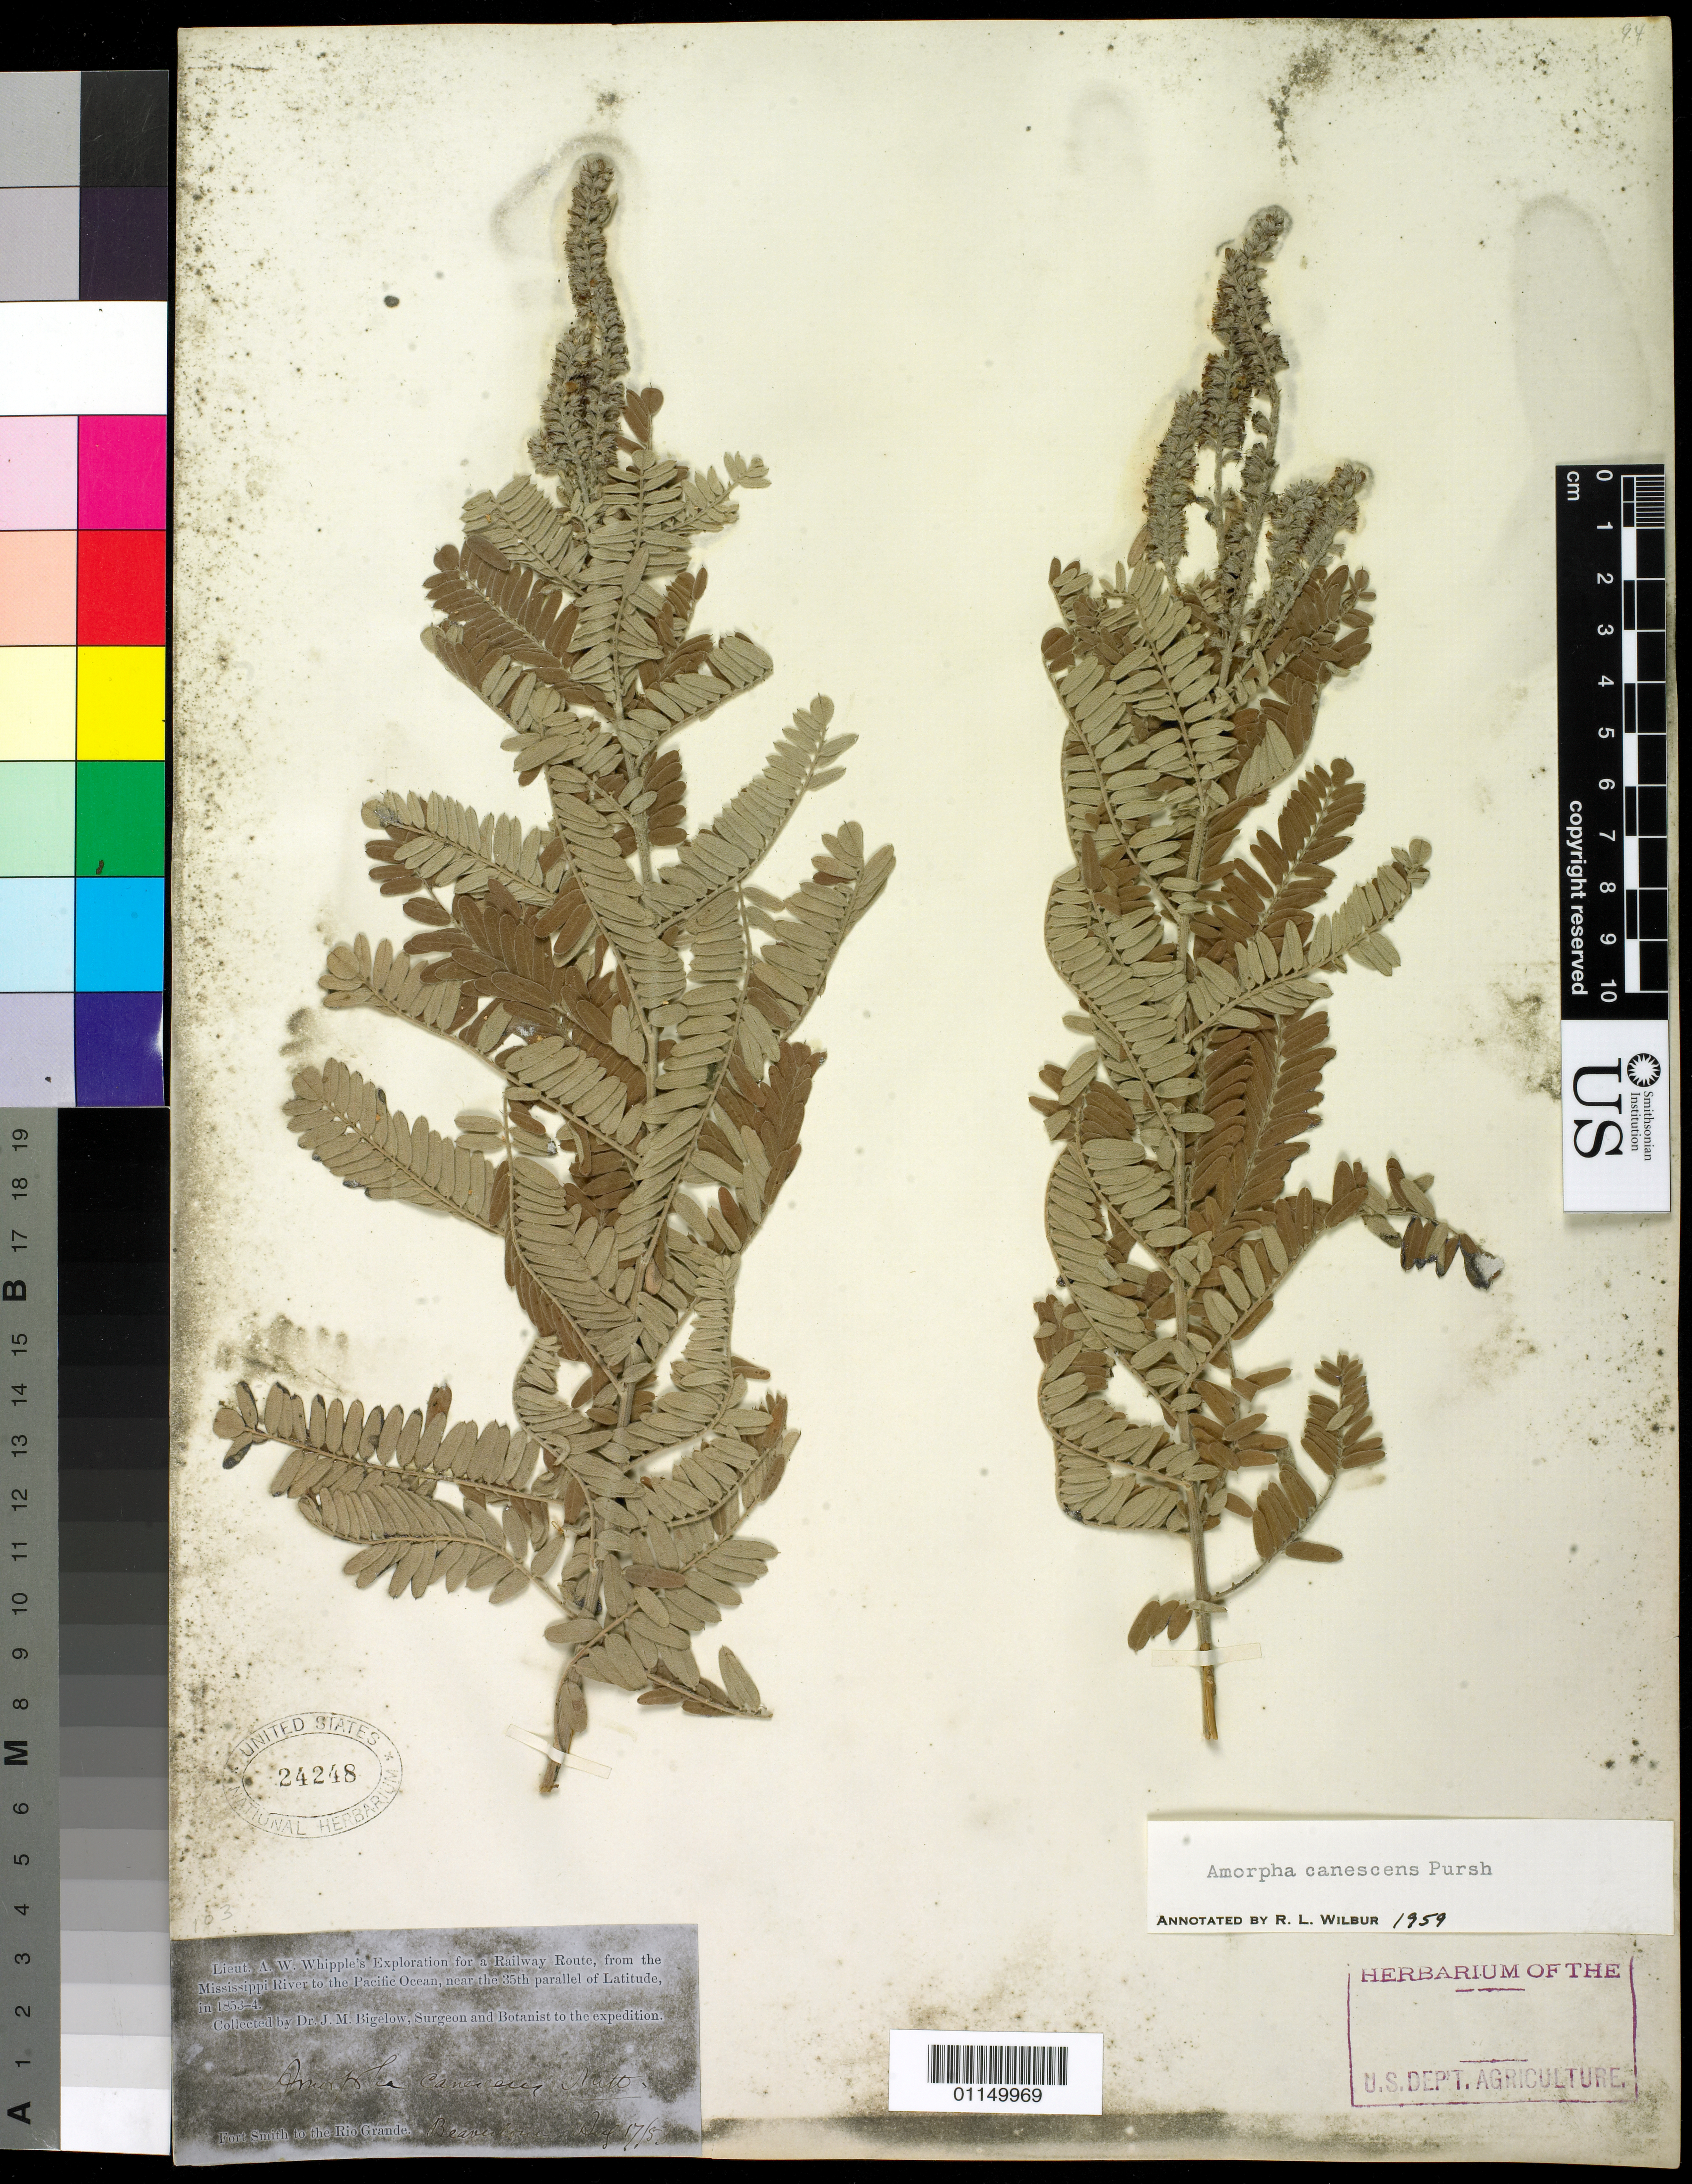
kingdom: Plantae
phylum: Tracheophyta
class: Magnoliopsida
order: Fabales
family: Fabaceae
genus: Amorpha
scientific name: Amorpha canescens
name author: Pursh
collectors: J. M. Bigelow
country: United States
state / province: Oklahoma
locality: Fort Smith to the Rio Grande. Beavertown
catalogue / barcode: US 24248